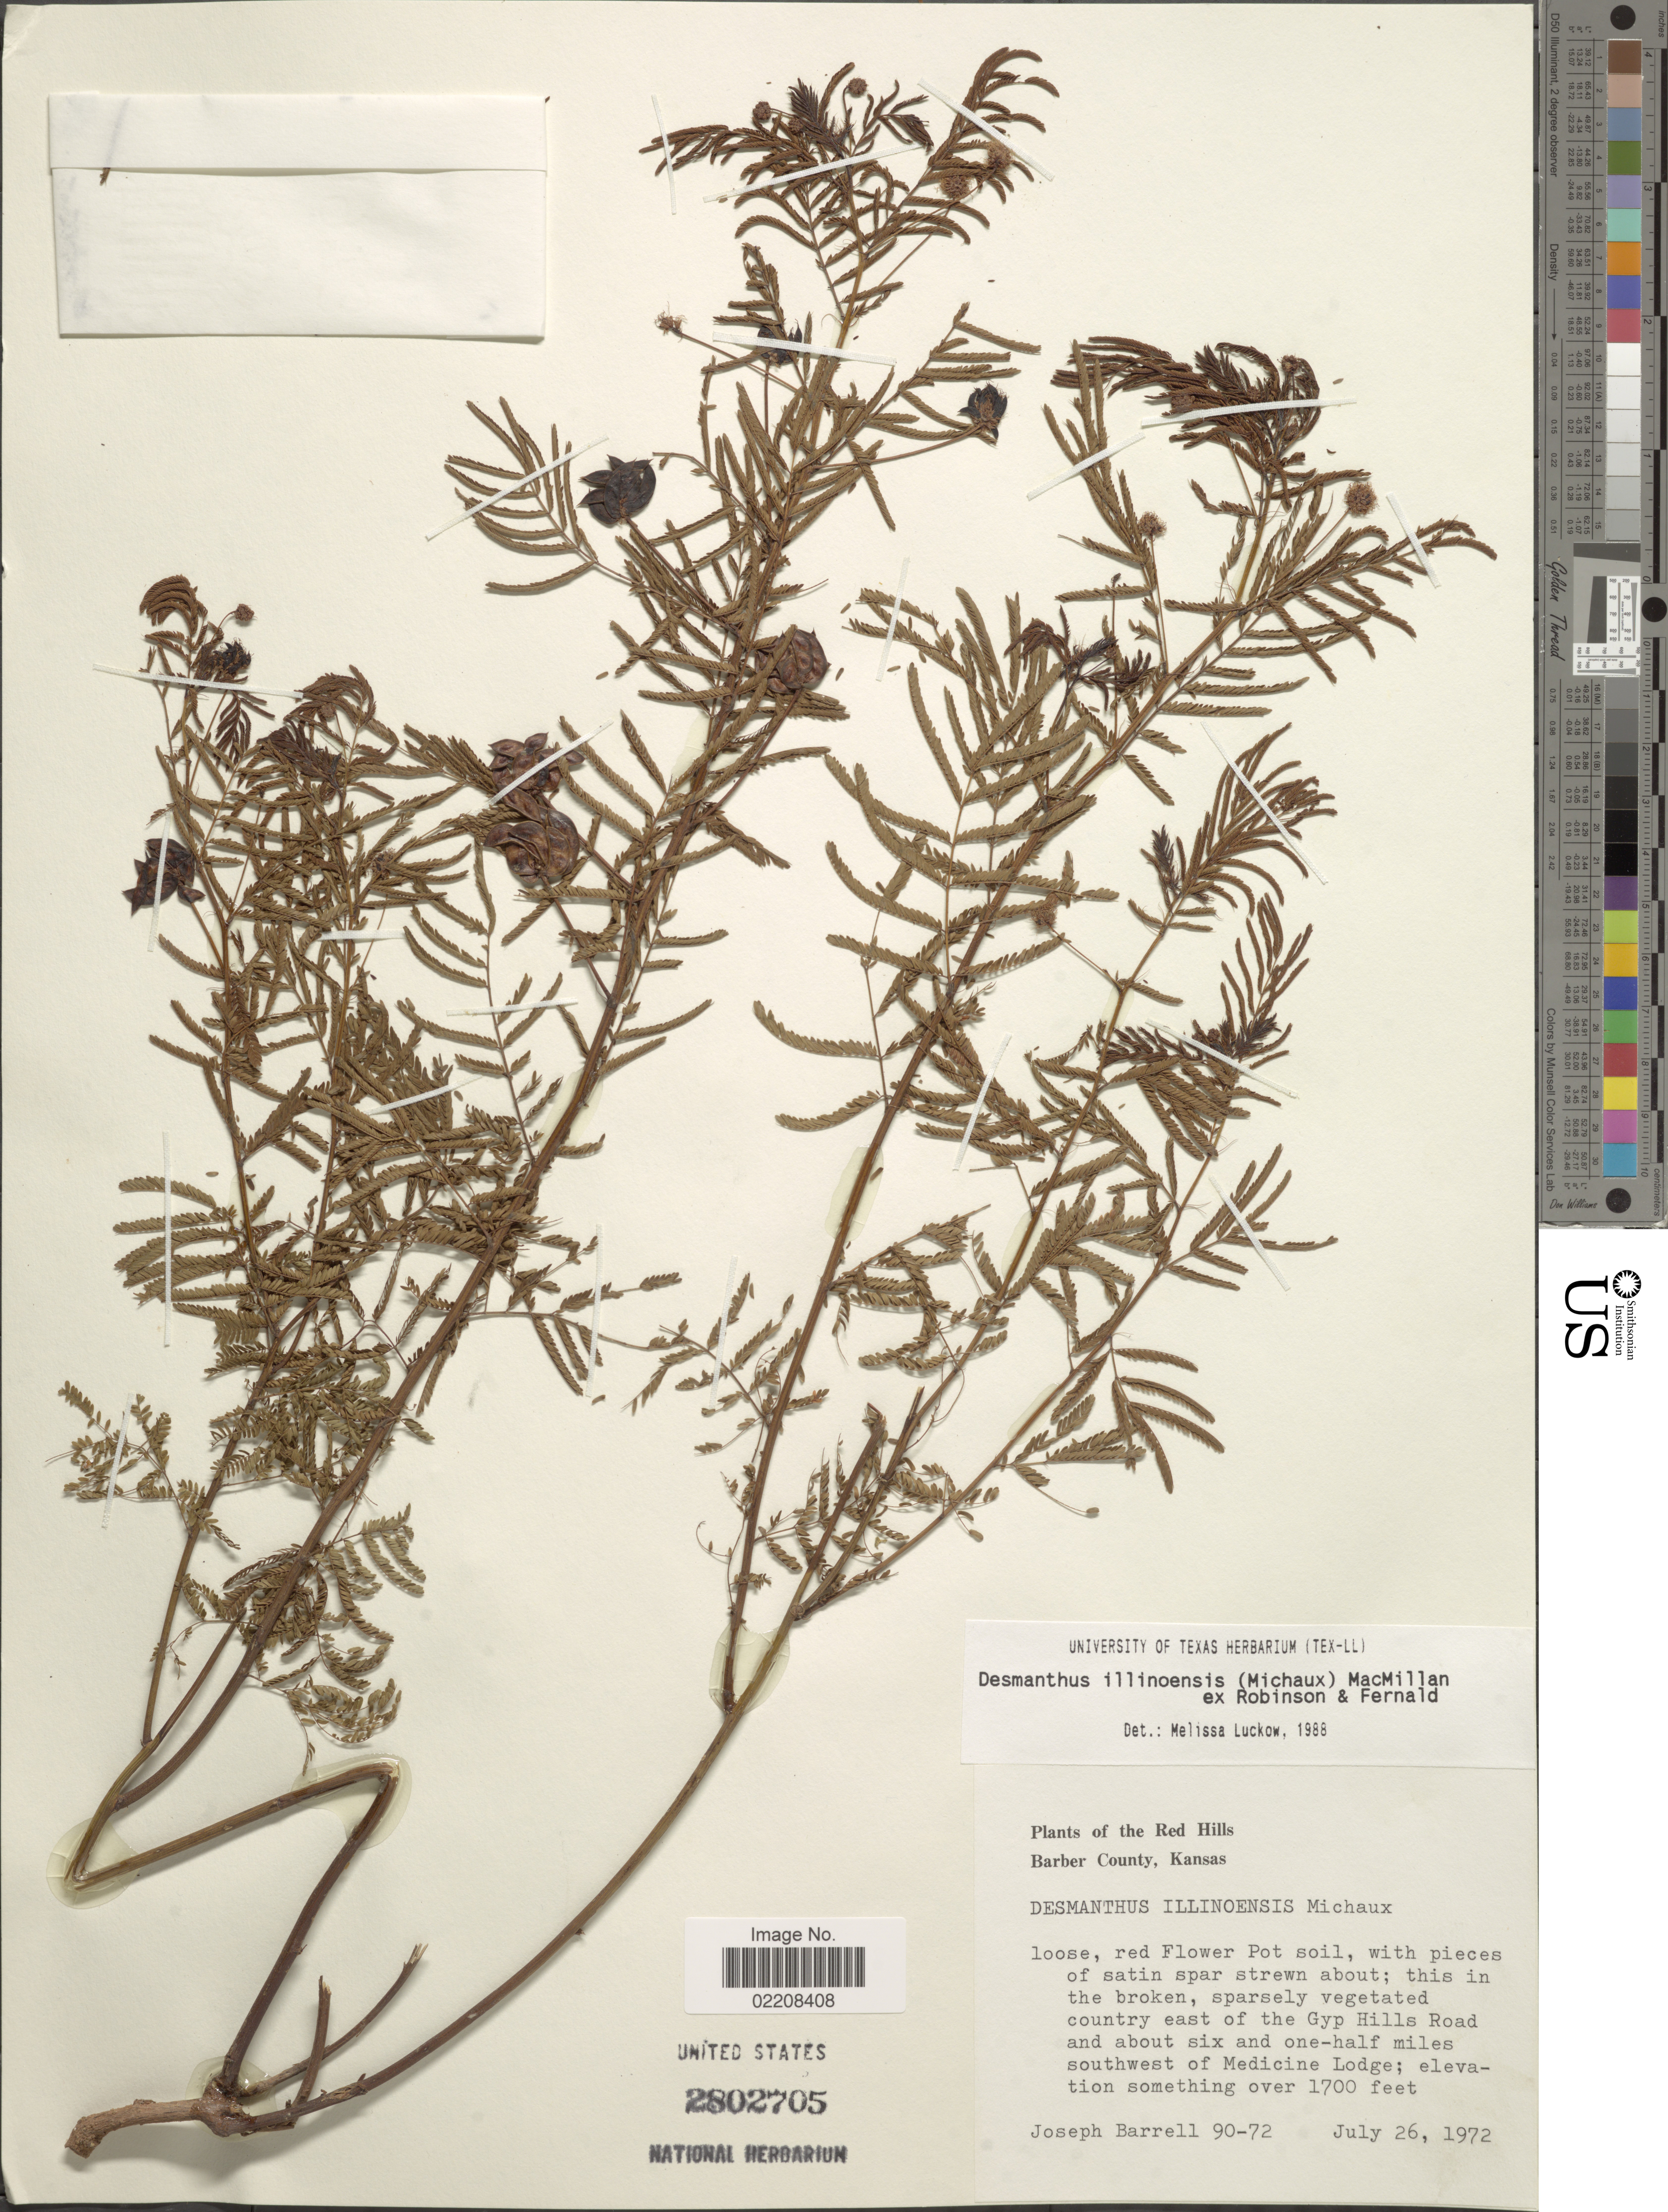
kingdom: Plantae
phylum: Tracheophyta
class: Magnoliopsida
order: Fabales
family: Fabaceae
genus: Desmanthus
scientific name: Desmanthus illinoensis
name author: (Michx.) MacMill.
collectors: J. Barrell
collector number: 90-72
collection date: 1972-07-26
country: United States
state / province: Kansas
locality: Red Hills. Barber County, Kansas. Sparsely vegetated country east of the Gyp Hills Road and about six and one-half miles southwest of Medicine Lodge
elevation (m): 518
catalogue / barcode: US 2802705